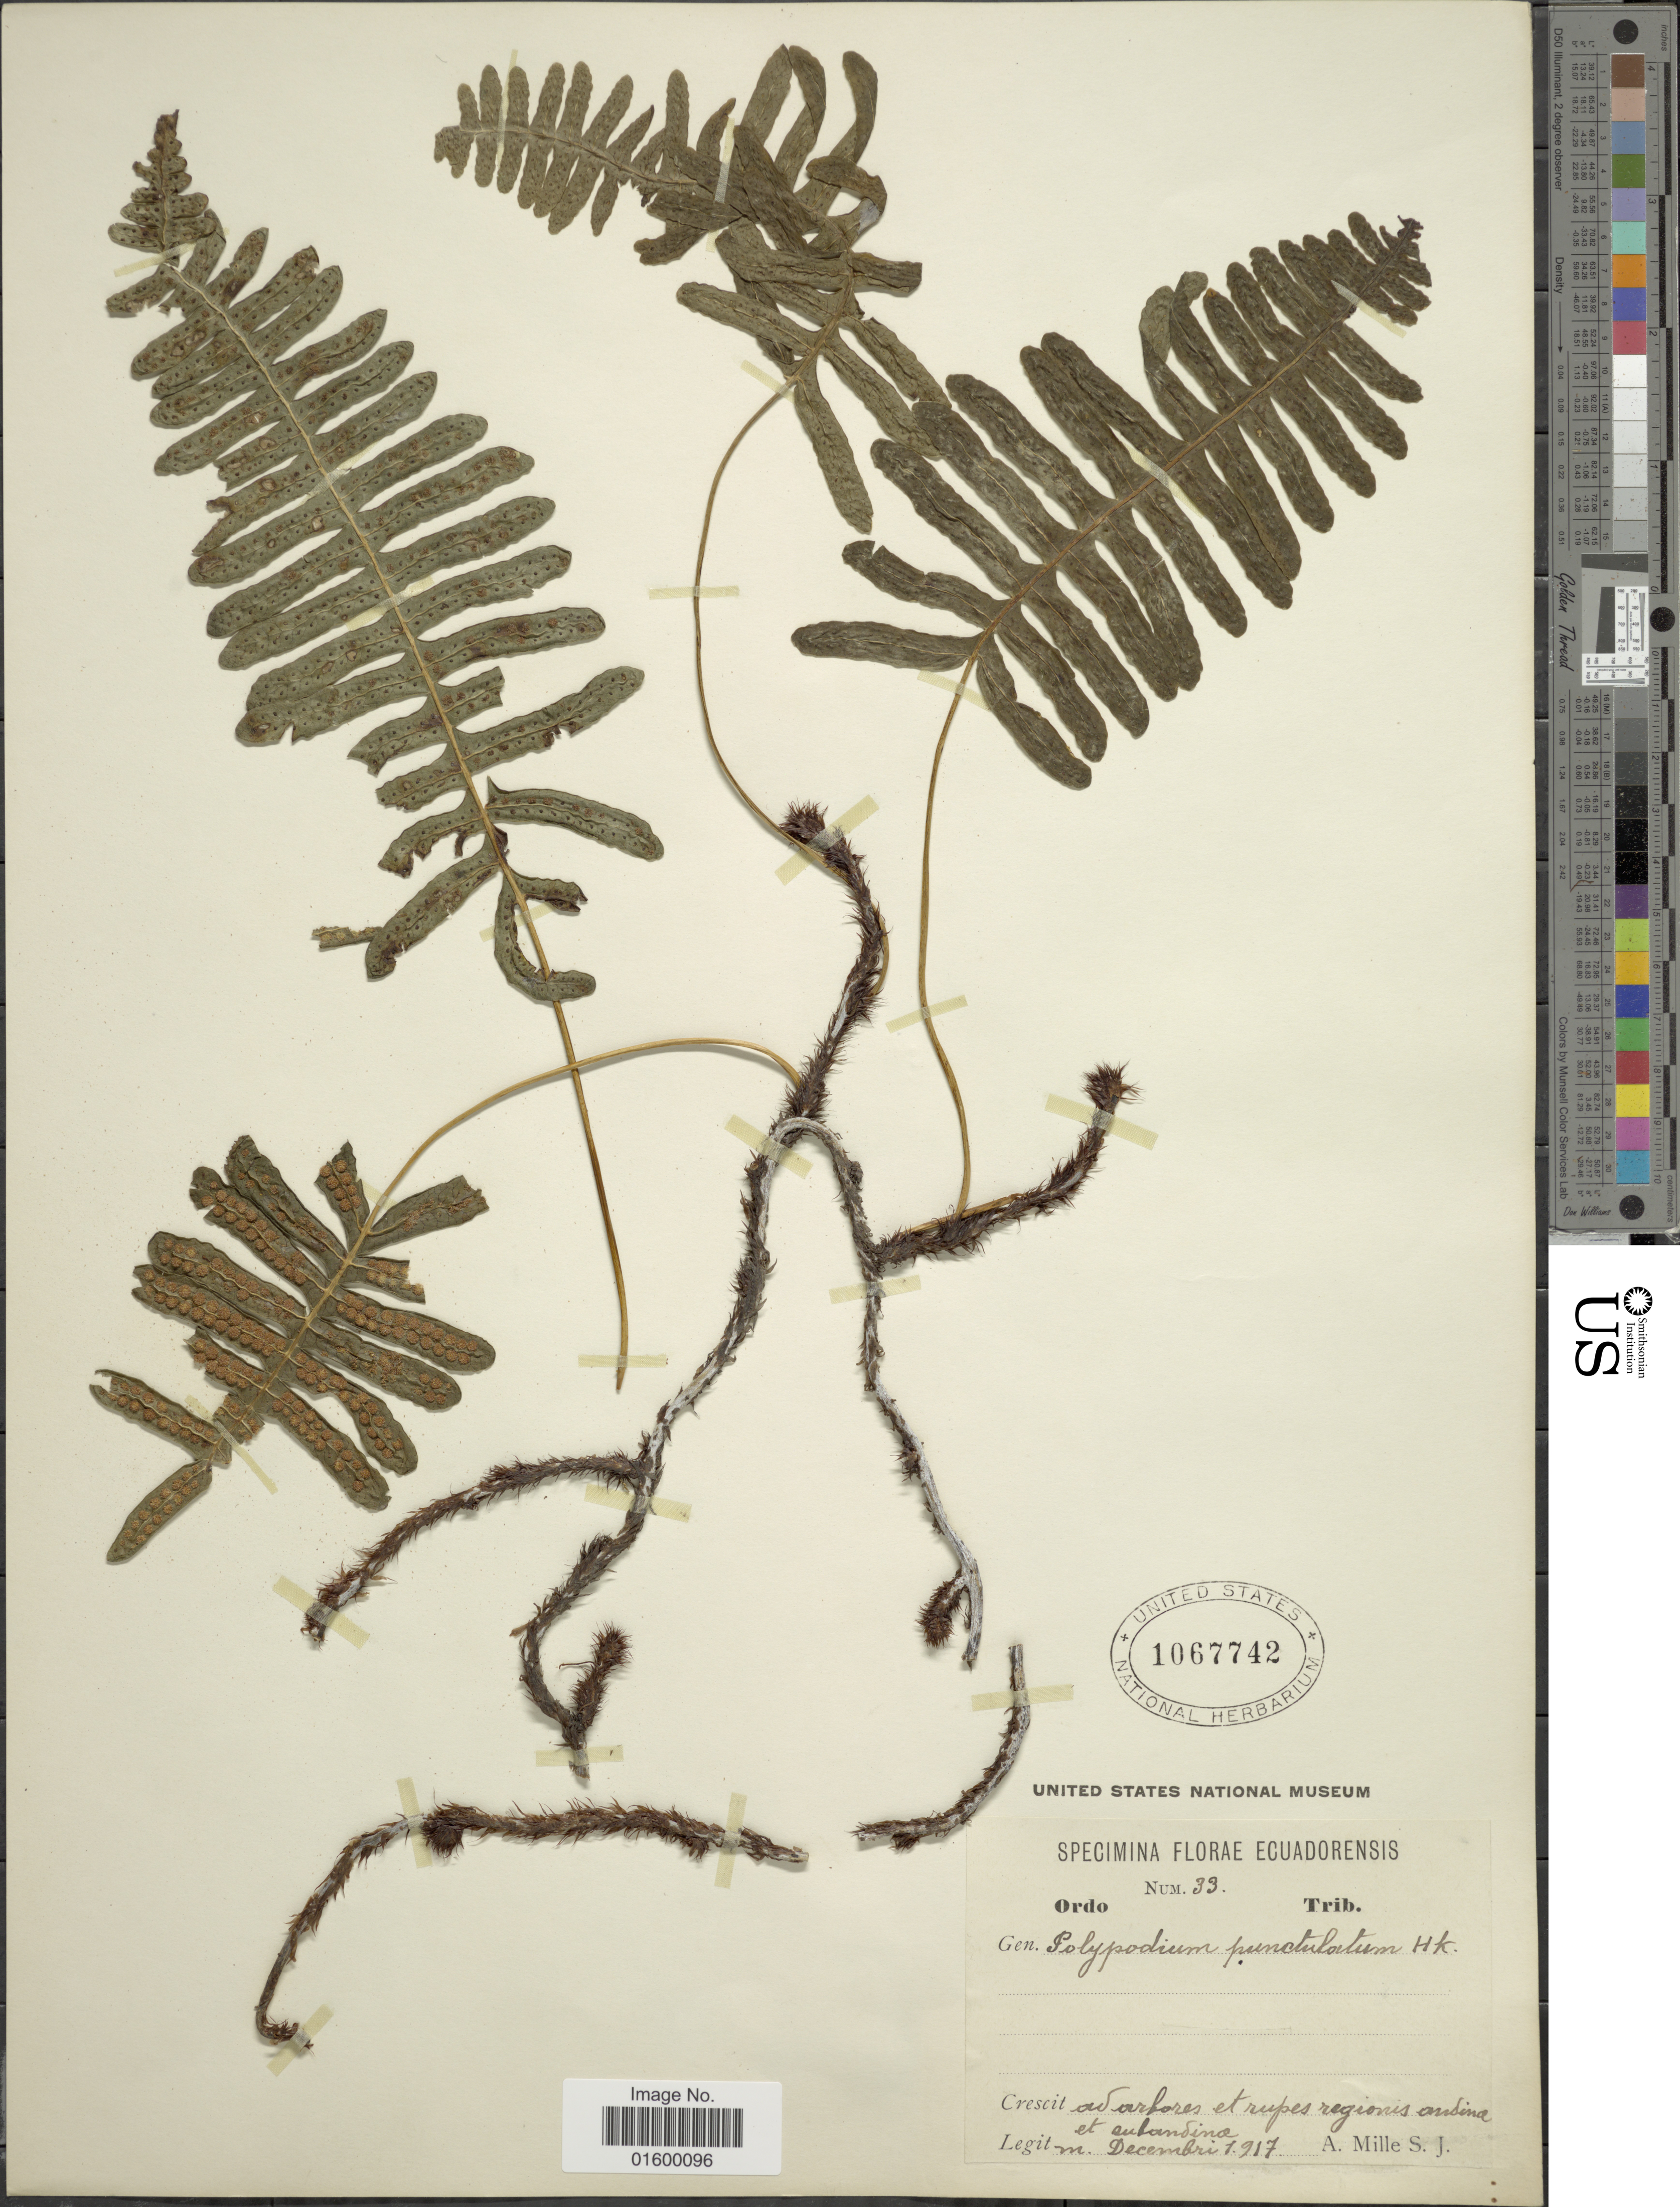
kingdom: Plantae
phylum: Tracheophyta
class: Polypodiopsida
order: Polypodiales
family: Polypodiaceae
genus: Pleopeltis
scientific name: Pleopeltis wiesbaurii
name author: (Sodiro) Lellinger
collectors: A. Mille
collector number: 33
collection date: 1917-12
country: Ecuador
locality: Ecuadorensis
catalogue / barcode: US 1067742